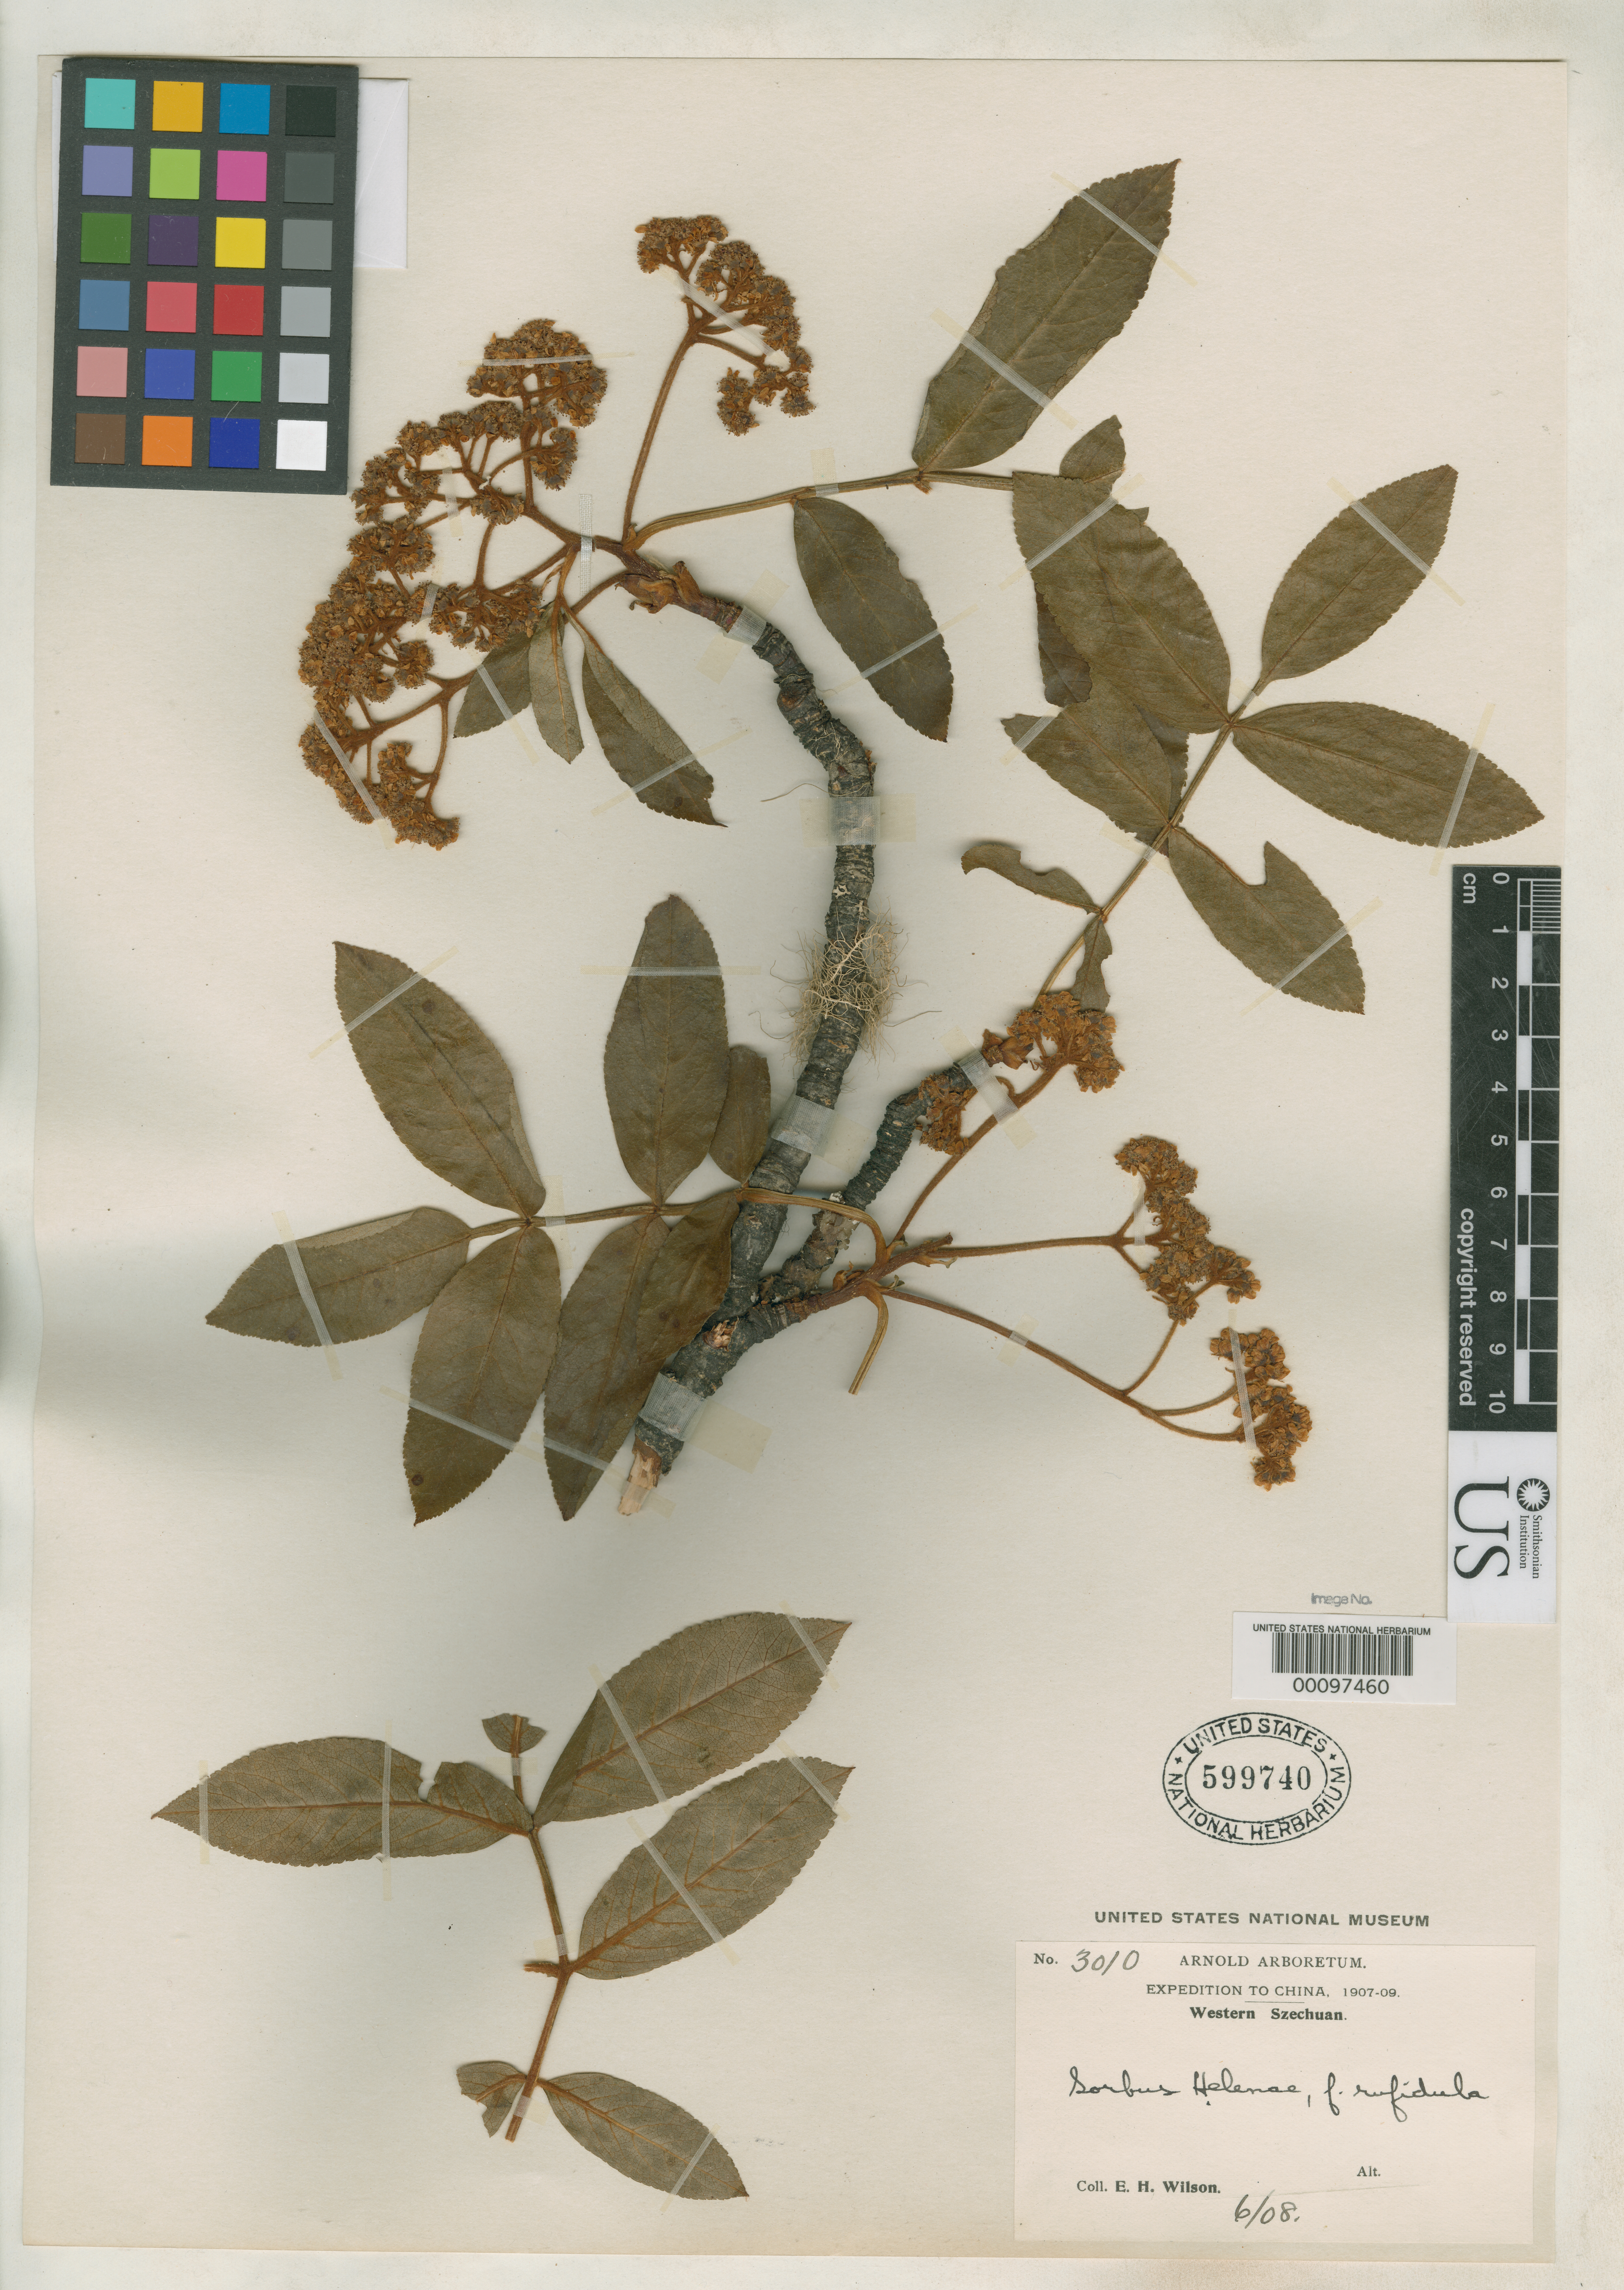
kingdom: Plantae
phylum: Tracheophyta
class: Magnoliopsida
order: Rosales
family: Rosaceae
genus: Sorbus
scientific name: Sorbus helenae f. rufidula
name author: Koehne in Sarg.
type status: Isotype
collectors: E. H. Wilson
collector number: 3010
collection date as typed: Jun 1908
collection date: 1908-06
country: China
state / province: Sichuan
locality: Mupin.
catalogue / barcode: US 599740